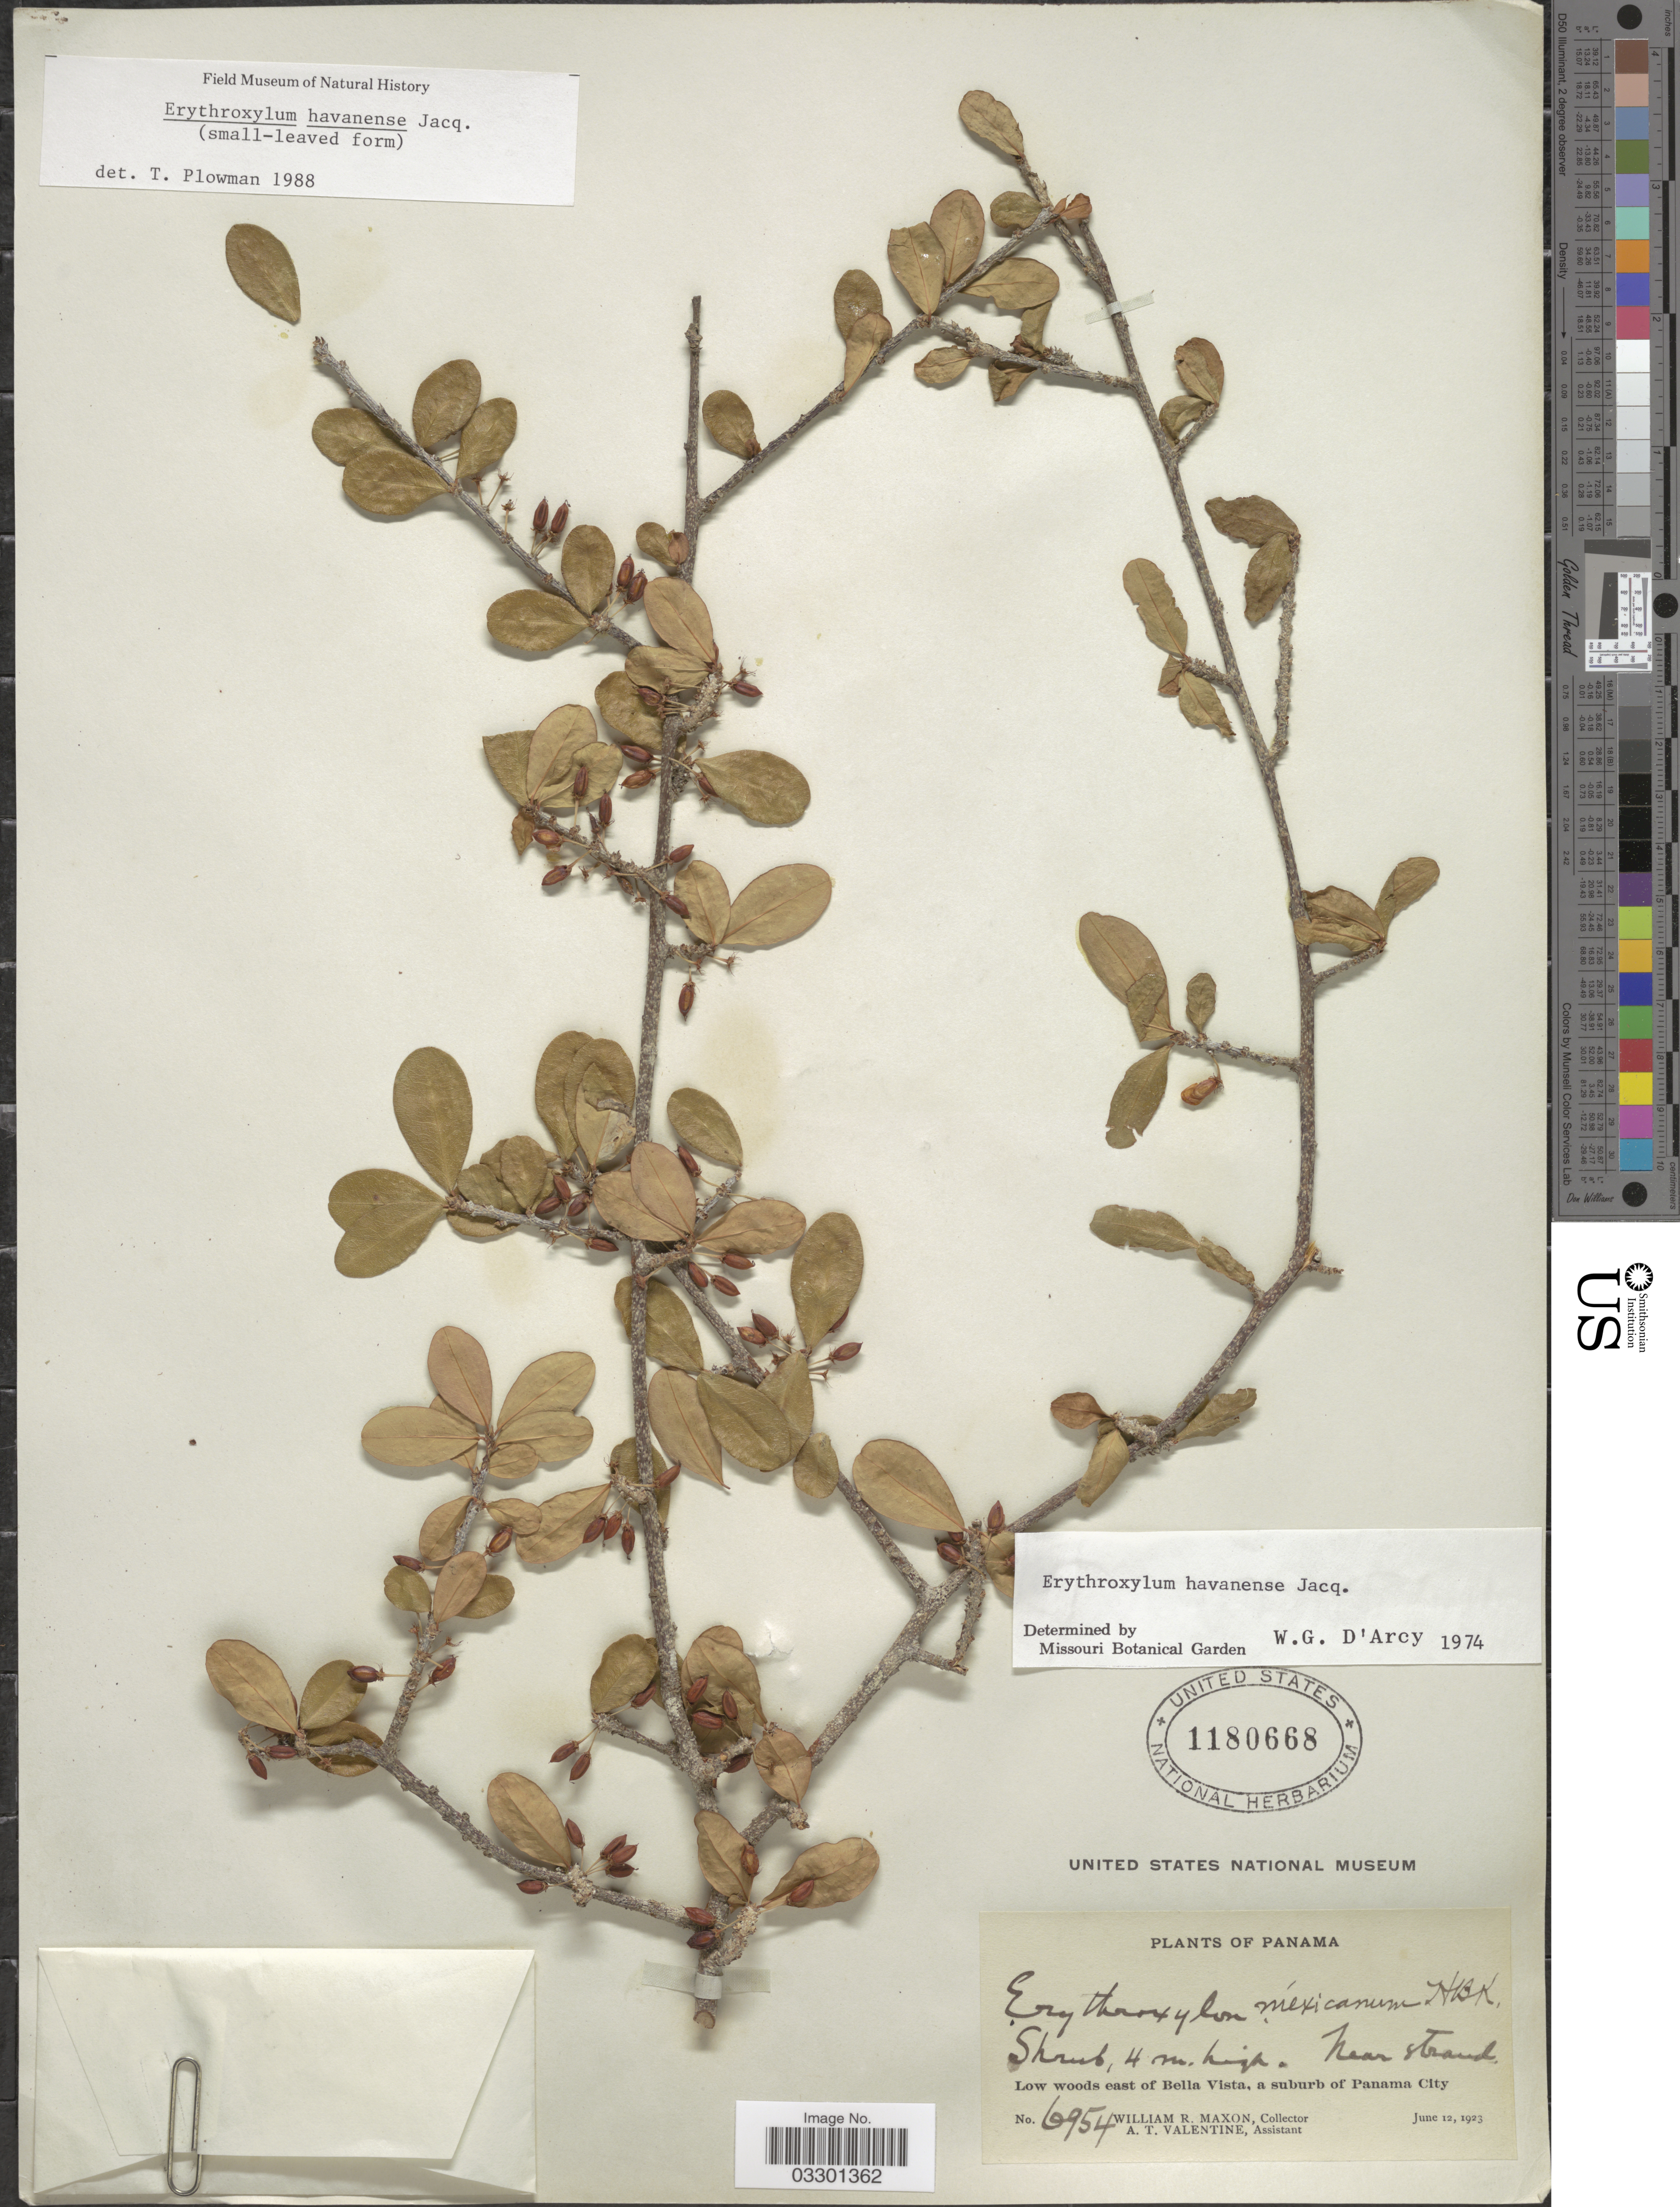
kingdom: Plantae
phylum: Tracheophyta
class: Magnoliopsida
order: Malpighiales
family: Erythroxylaceae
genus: Erythroxylum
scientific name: Erythroxylum havanense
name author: Jacq.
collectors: W. R. Maxon & A. Valentine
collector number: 6954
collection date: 1923-06-12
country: Panama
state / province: Panamá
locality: Low woods east of Bella Vista, a suburb of Panama City.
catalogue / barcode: US 1180668